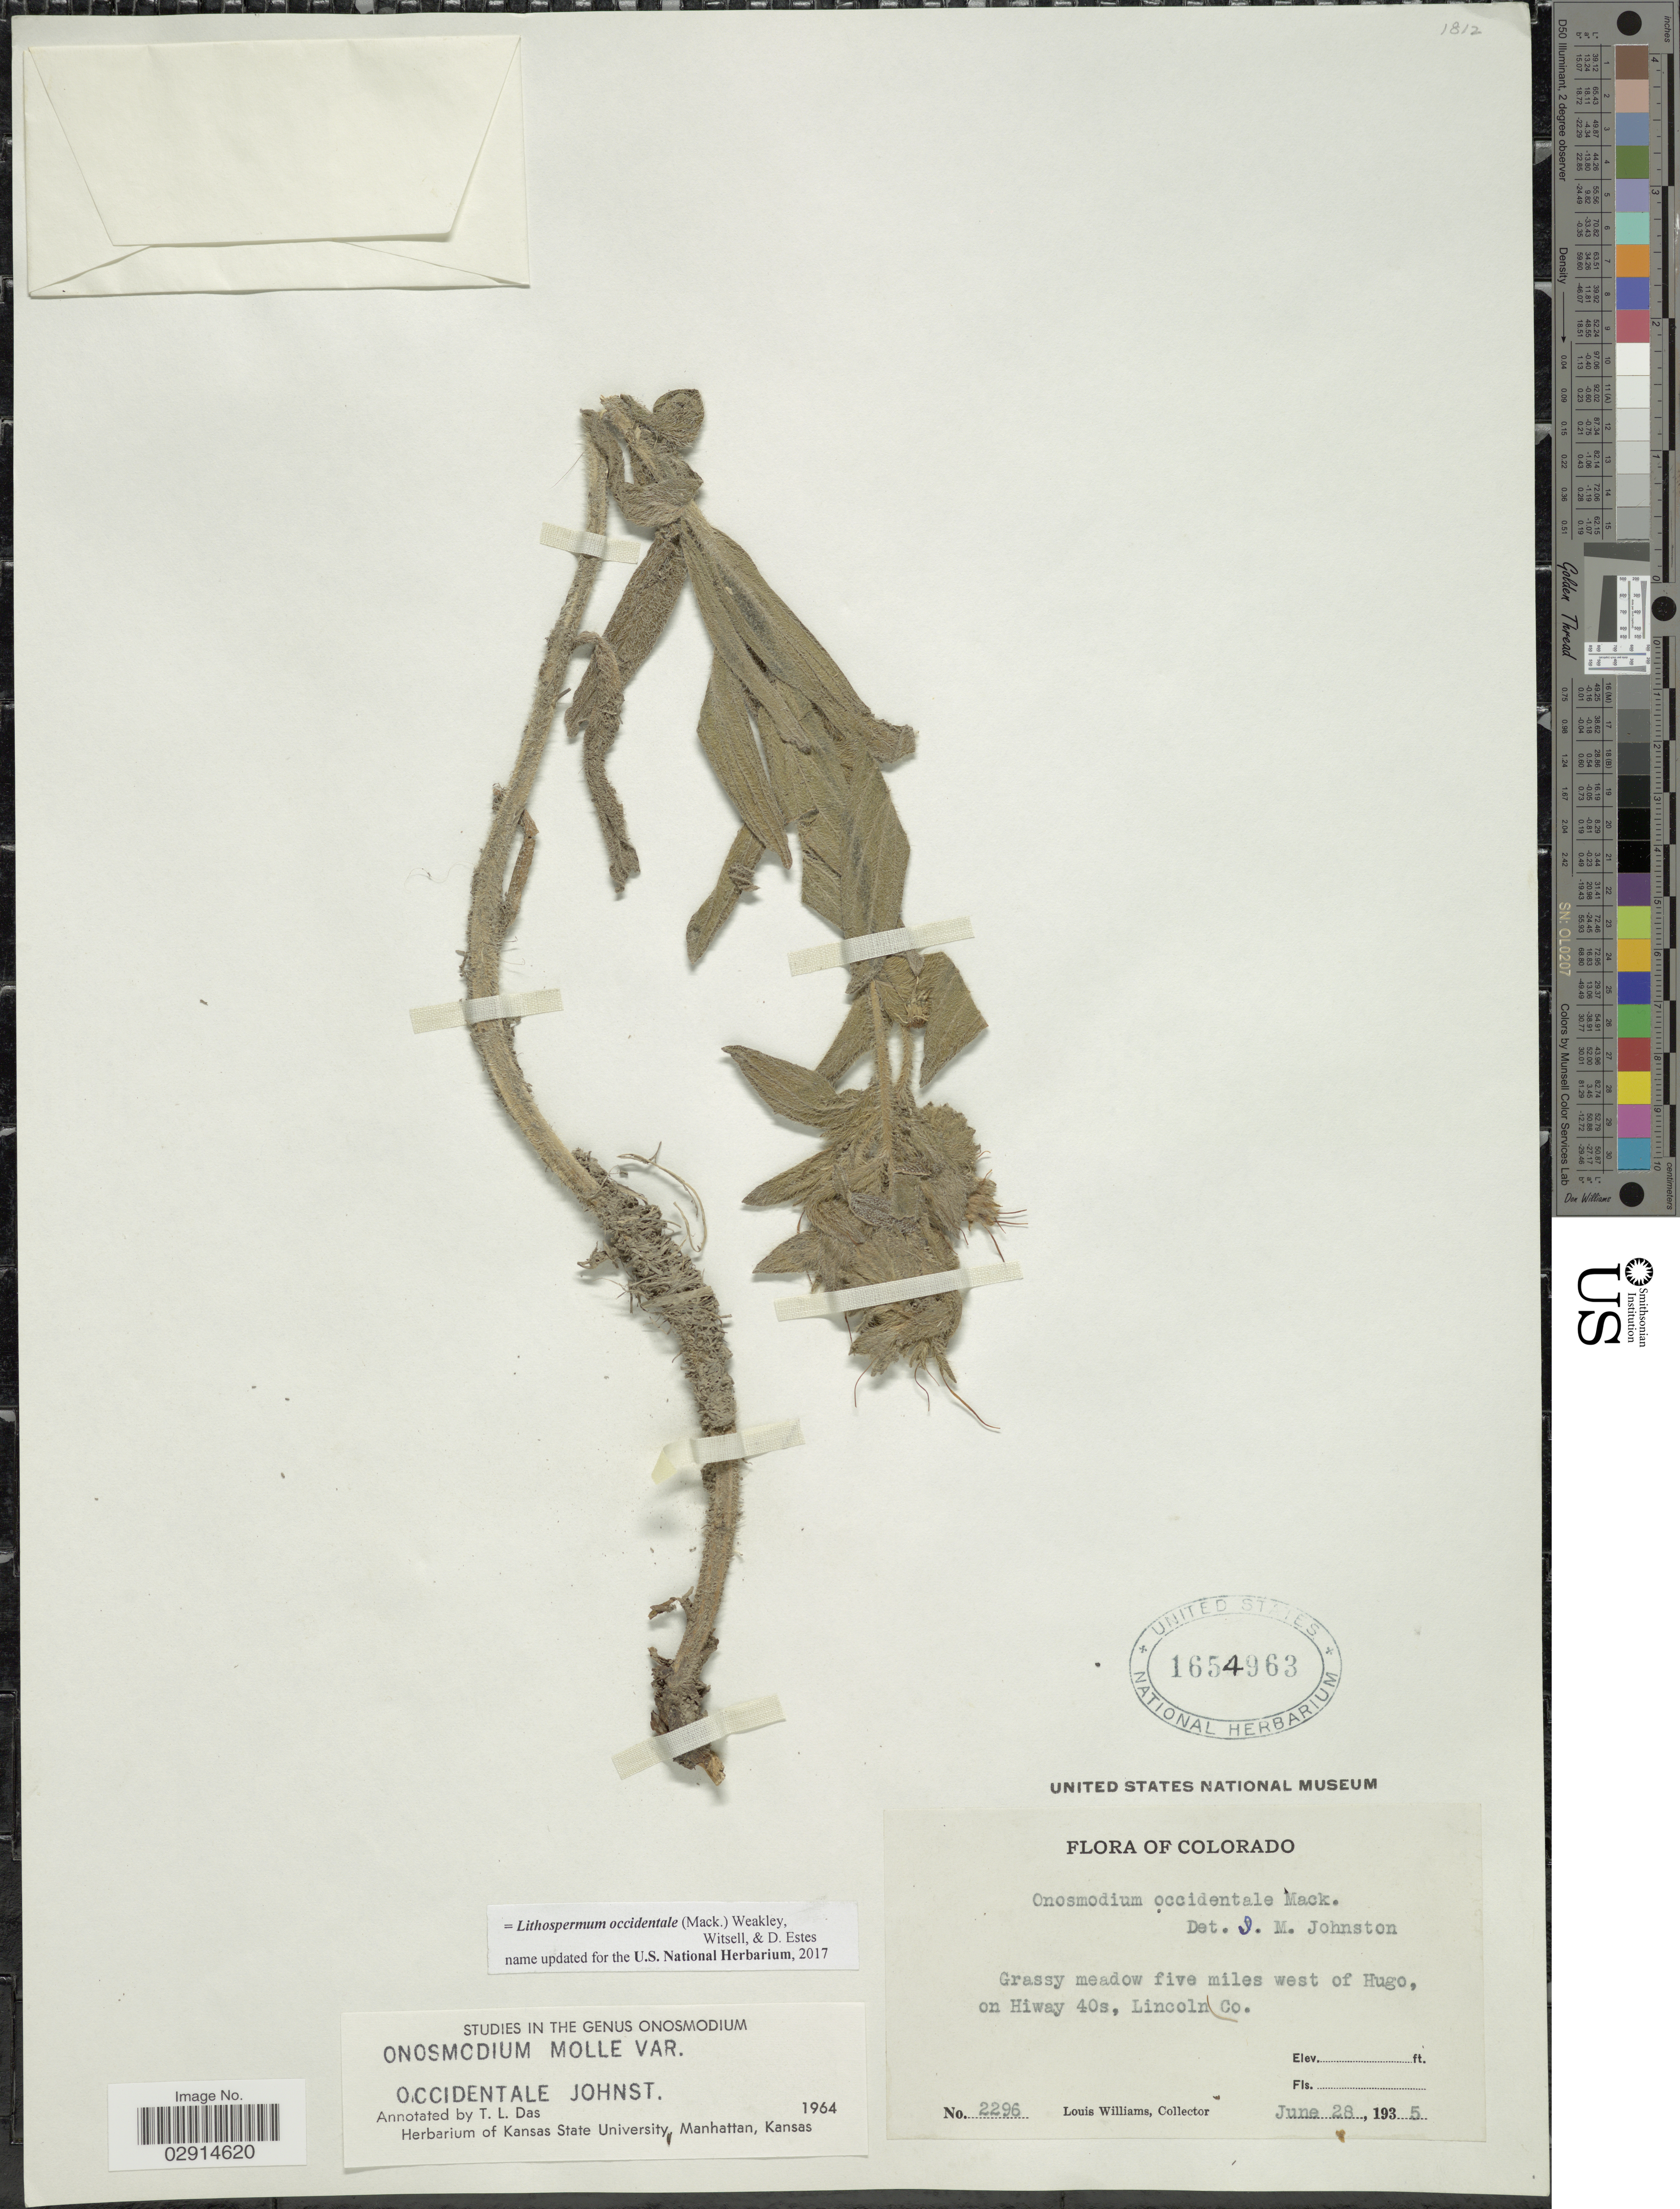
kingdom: Plantae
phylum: Tracheophyta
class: Magnoliopsida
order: Boraginales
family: Boraginaceae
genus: Lithospermum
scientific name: Lithospermum occidentale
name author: (Mack.) Weakley et al.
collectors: L. G. Williams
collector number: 2296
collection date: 1935-06-28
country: United States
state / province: Colorado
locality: Five miles west of Hugo, on Hiway 40s, Lincoln Co.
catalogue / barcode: US 1654963